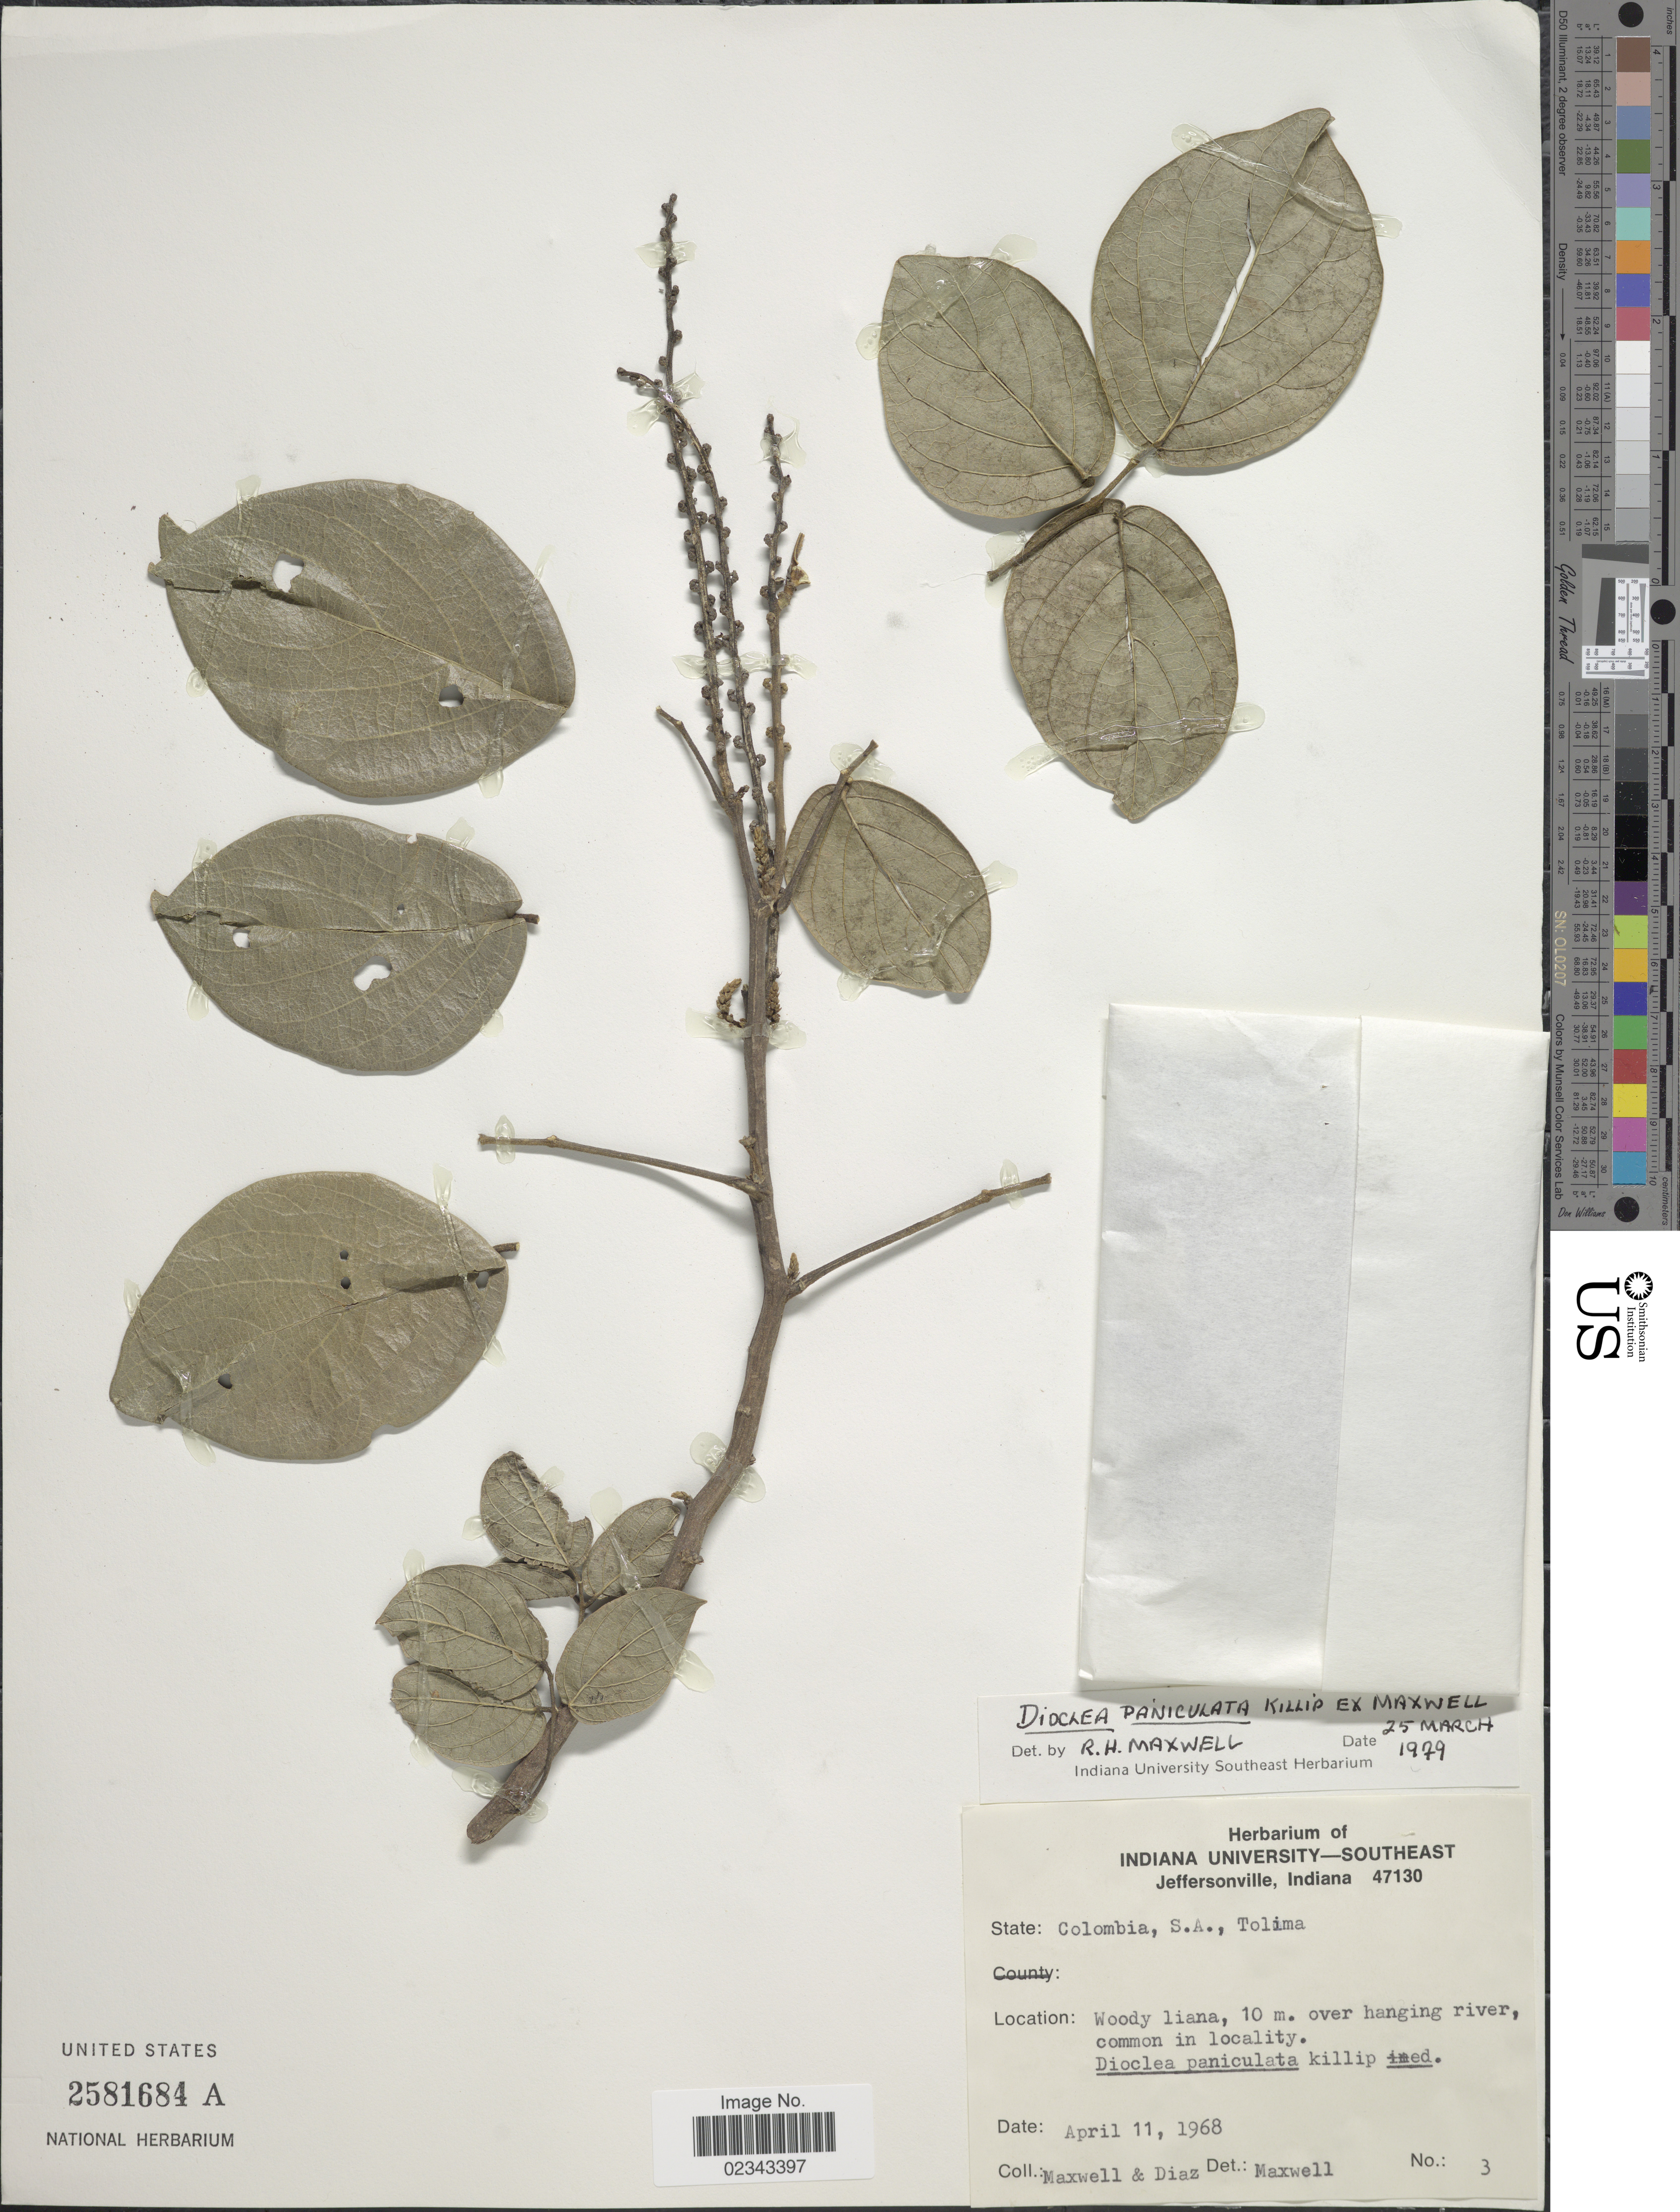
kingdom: Plantae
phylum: Tracheophyta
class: Magnoliopsida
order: Fabales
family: Fabaceae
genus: Dioclea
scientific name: Dioclea paniculata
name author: Killip ex R.H. Maxwell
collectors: Maxwell & Diaz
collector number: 3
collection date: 1968-04-11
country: Colombia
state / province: Tolima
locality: Woody liana, over hanging river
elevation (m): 10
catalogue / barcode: US 2581684A